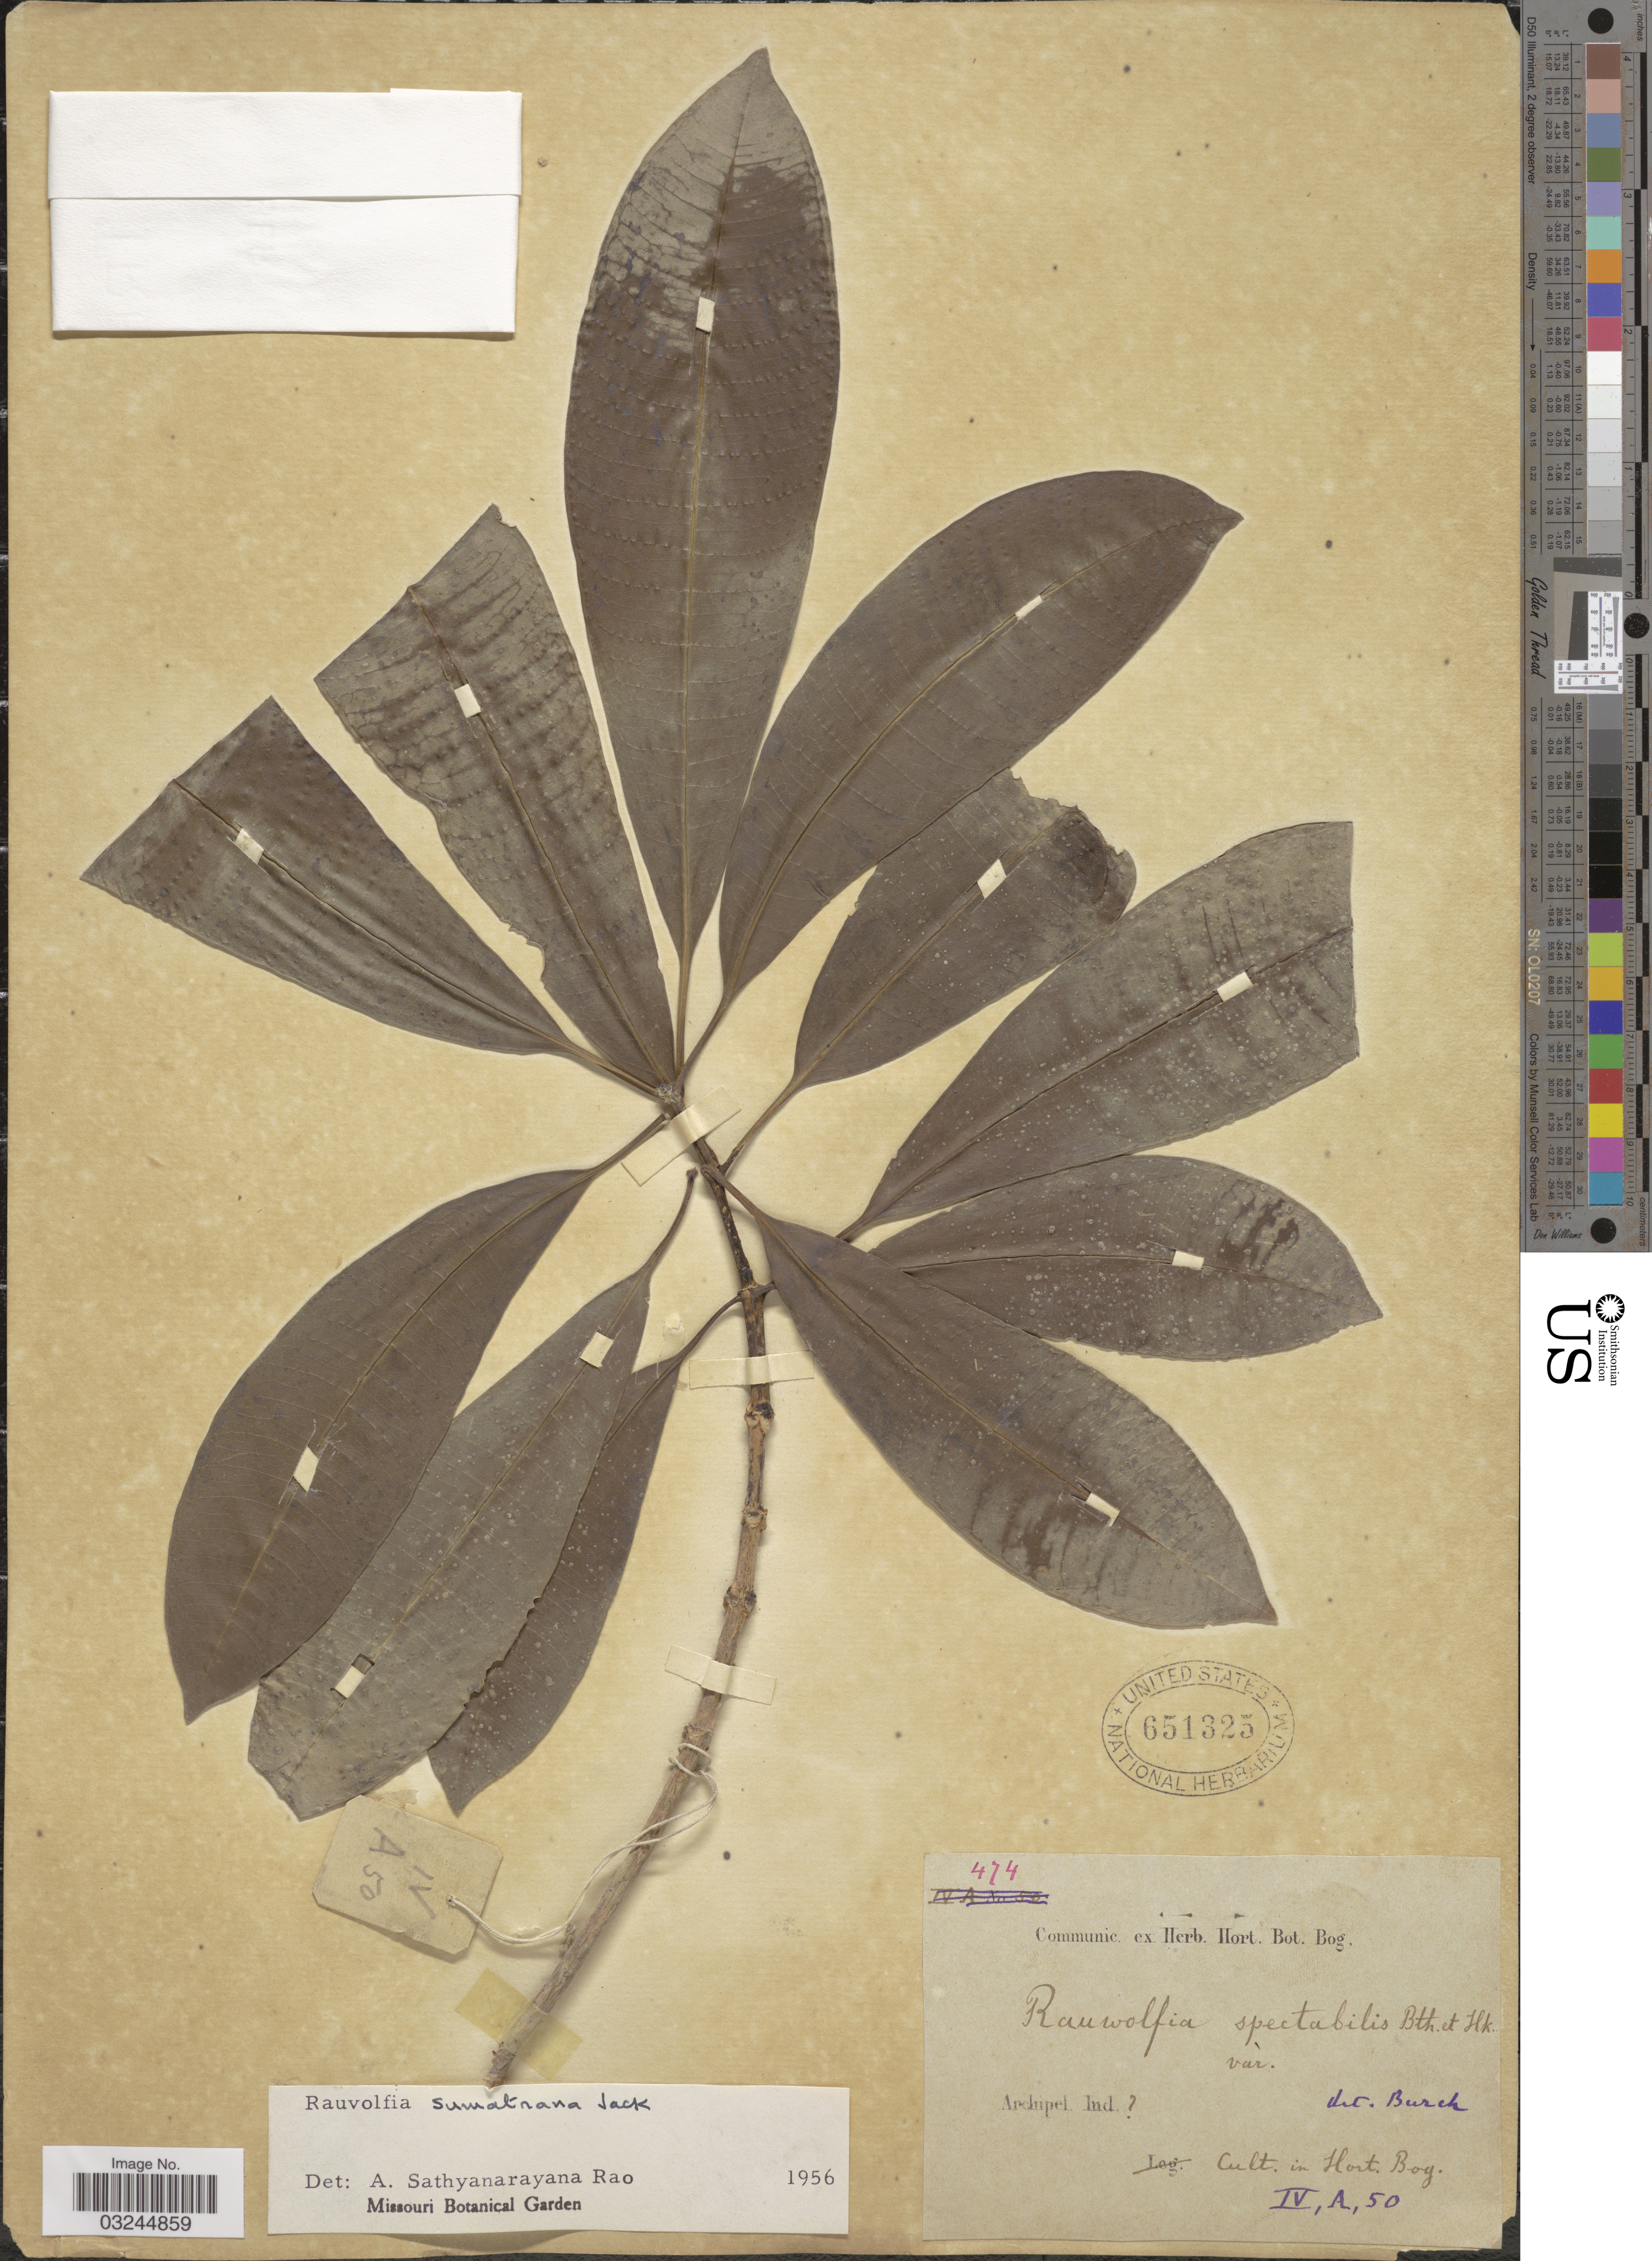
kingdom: Plantae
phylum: Tracheophyta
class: Magnoliopsida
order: Gentianales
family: Apocynaceae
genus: Rauvolfia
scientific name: Rauvolfia sumatrana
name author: Jack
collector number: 474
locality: Archipel. Ind. Cult. in Hort. Bog. IV, A, 50.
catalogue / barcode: US 651325